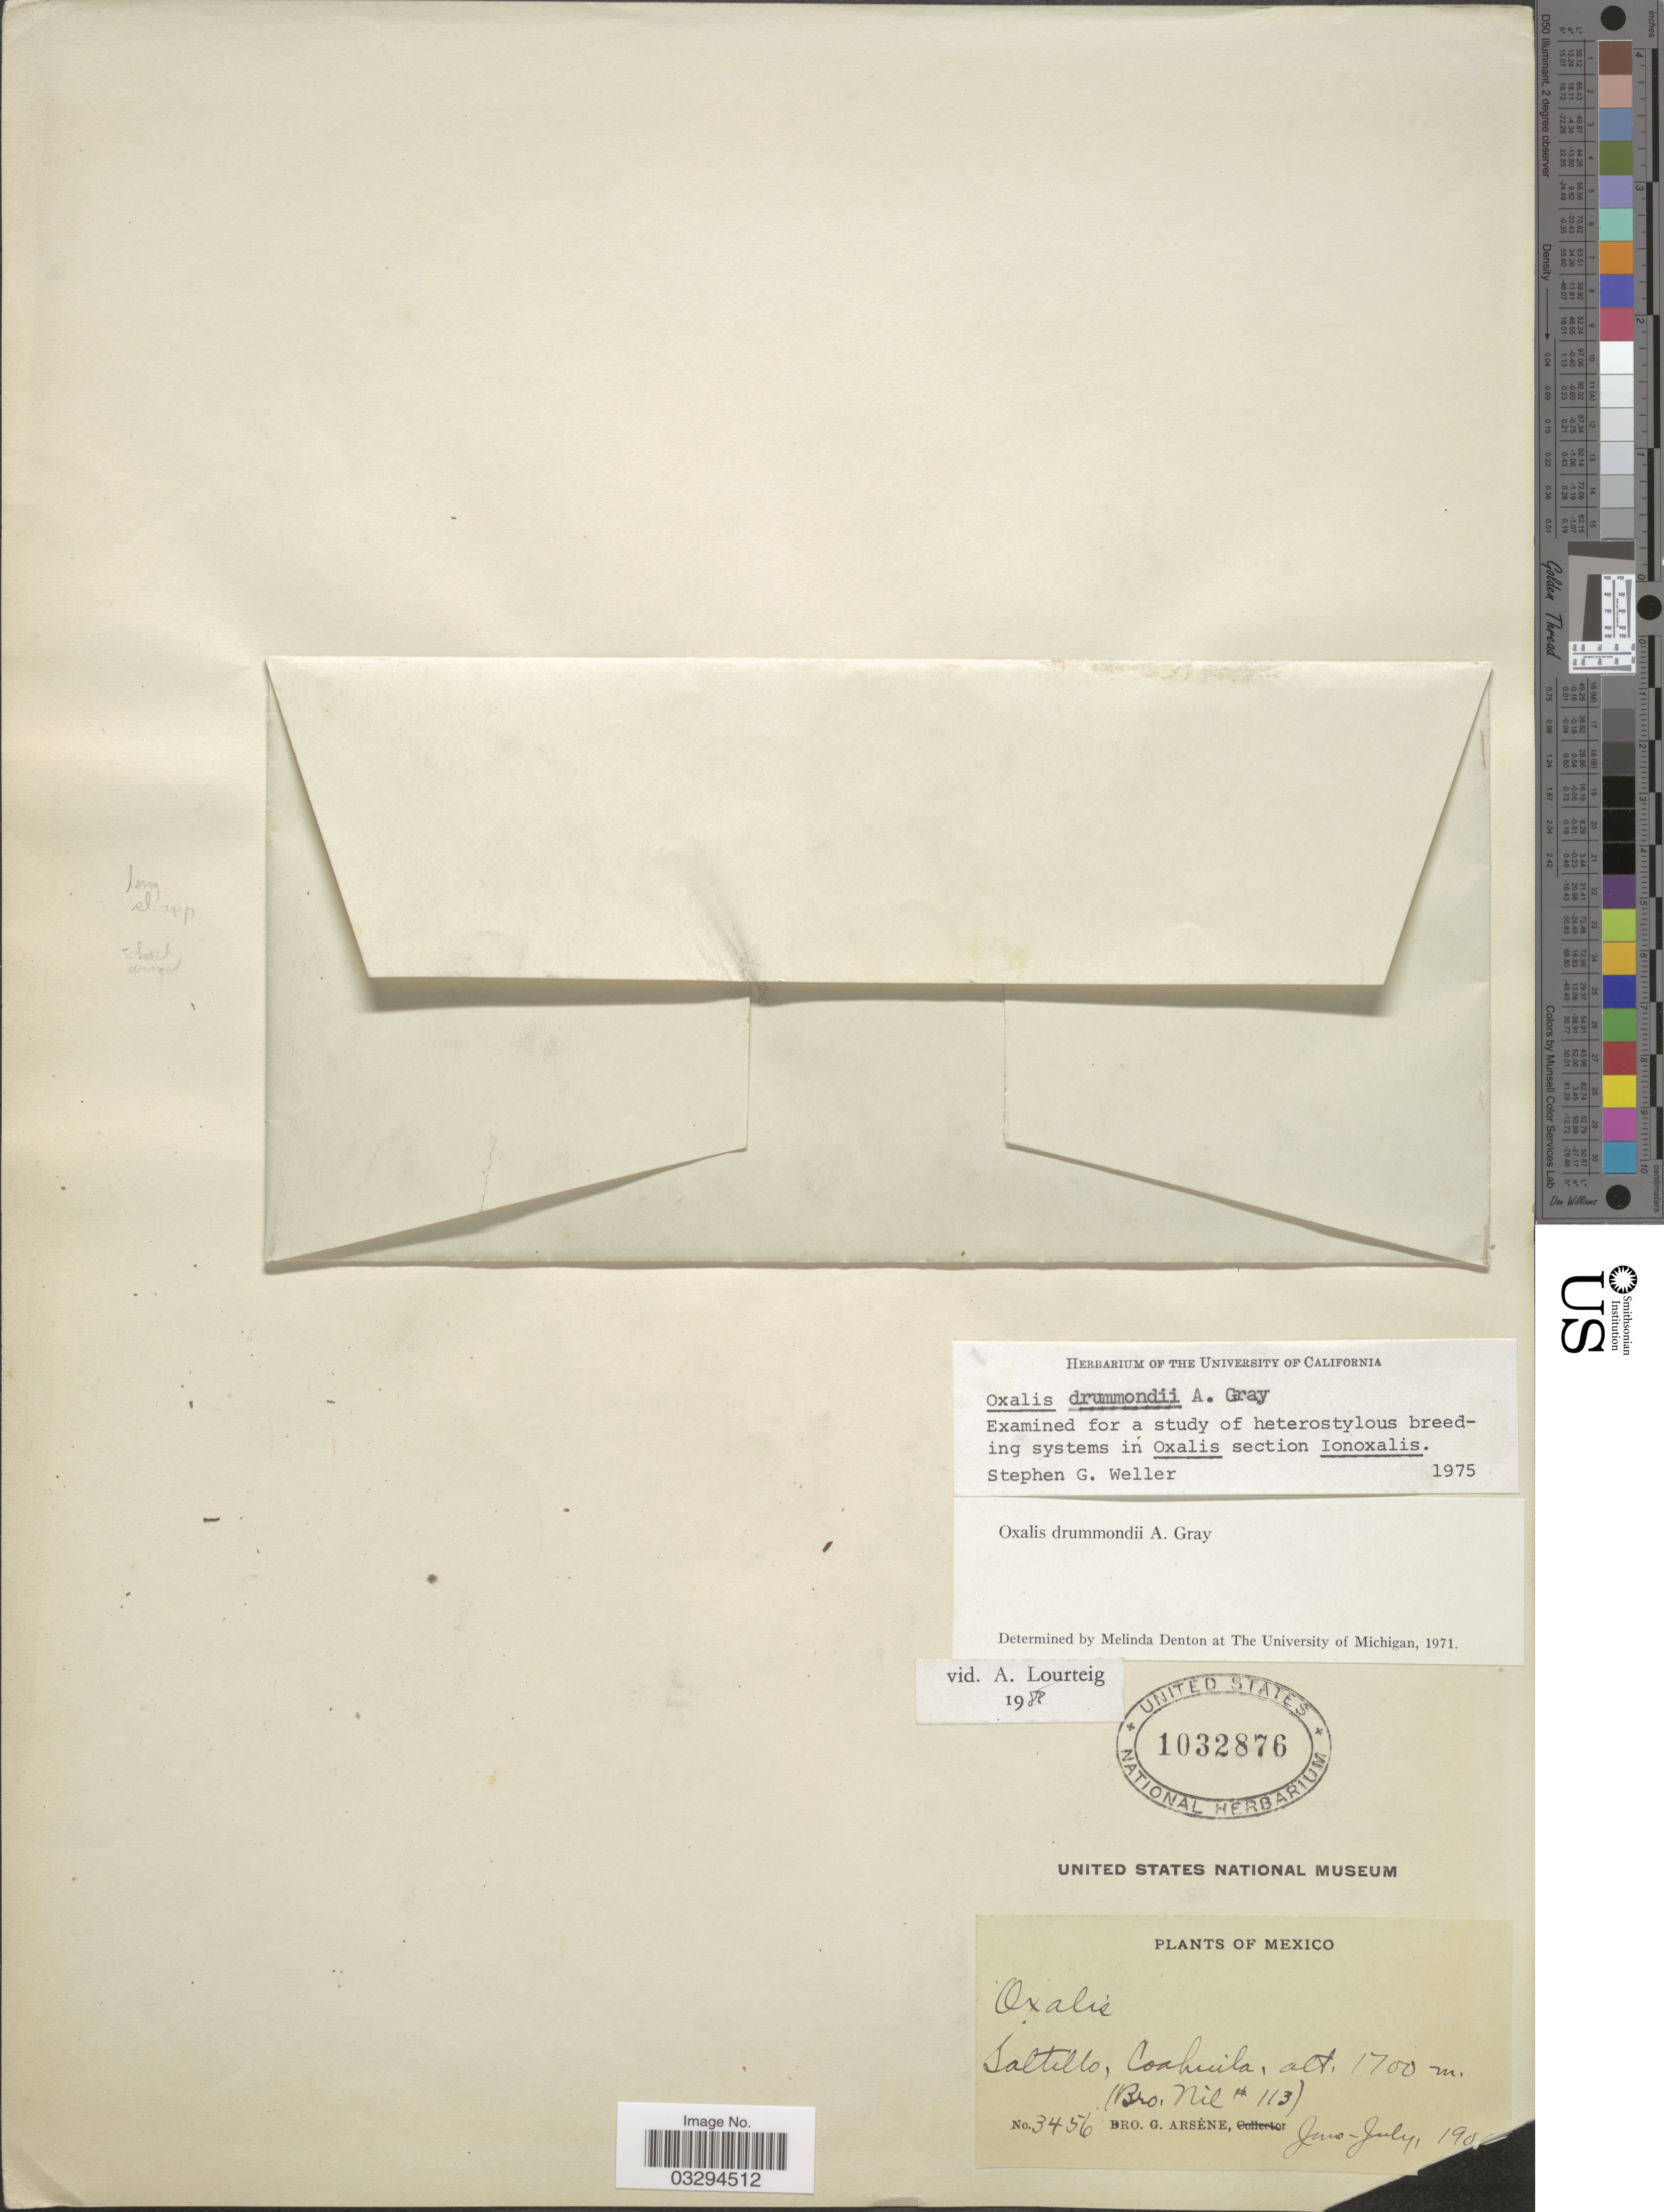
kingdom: Plantae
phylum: Tracheophyta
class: Magnoliopsida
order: Oxalidales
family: Oxalidaceae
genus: Oxalis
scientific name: Oxalis drummondii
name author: A. Gray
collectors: Bro. G. Arsène & Bro. Nil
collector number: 3456/113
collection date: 1901-06/1901-07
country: Mexico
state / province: Coahuila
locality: Saltillo.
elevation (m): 1700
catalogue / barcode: US 1032876